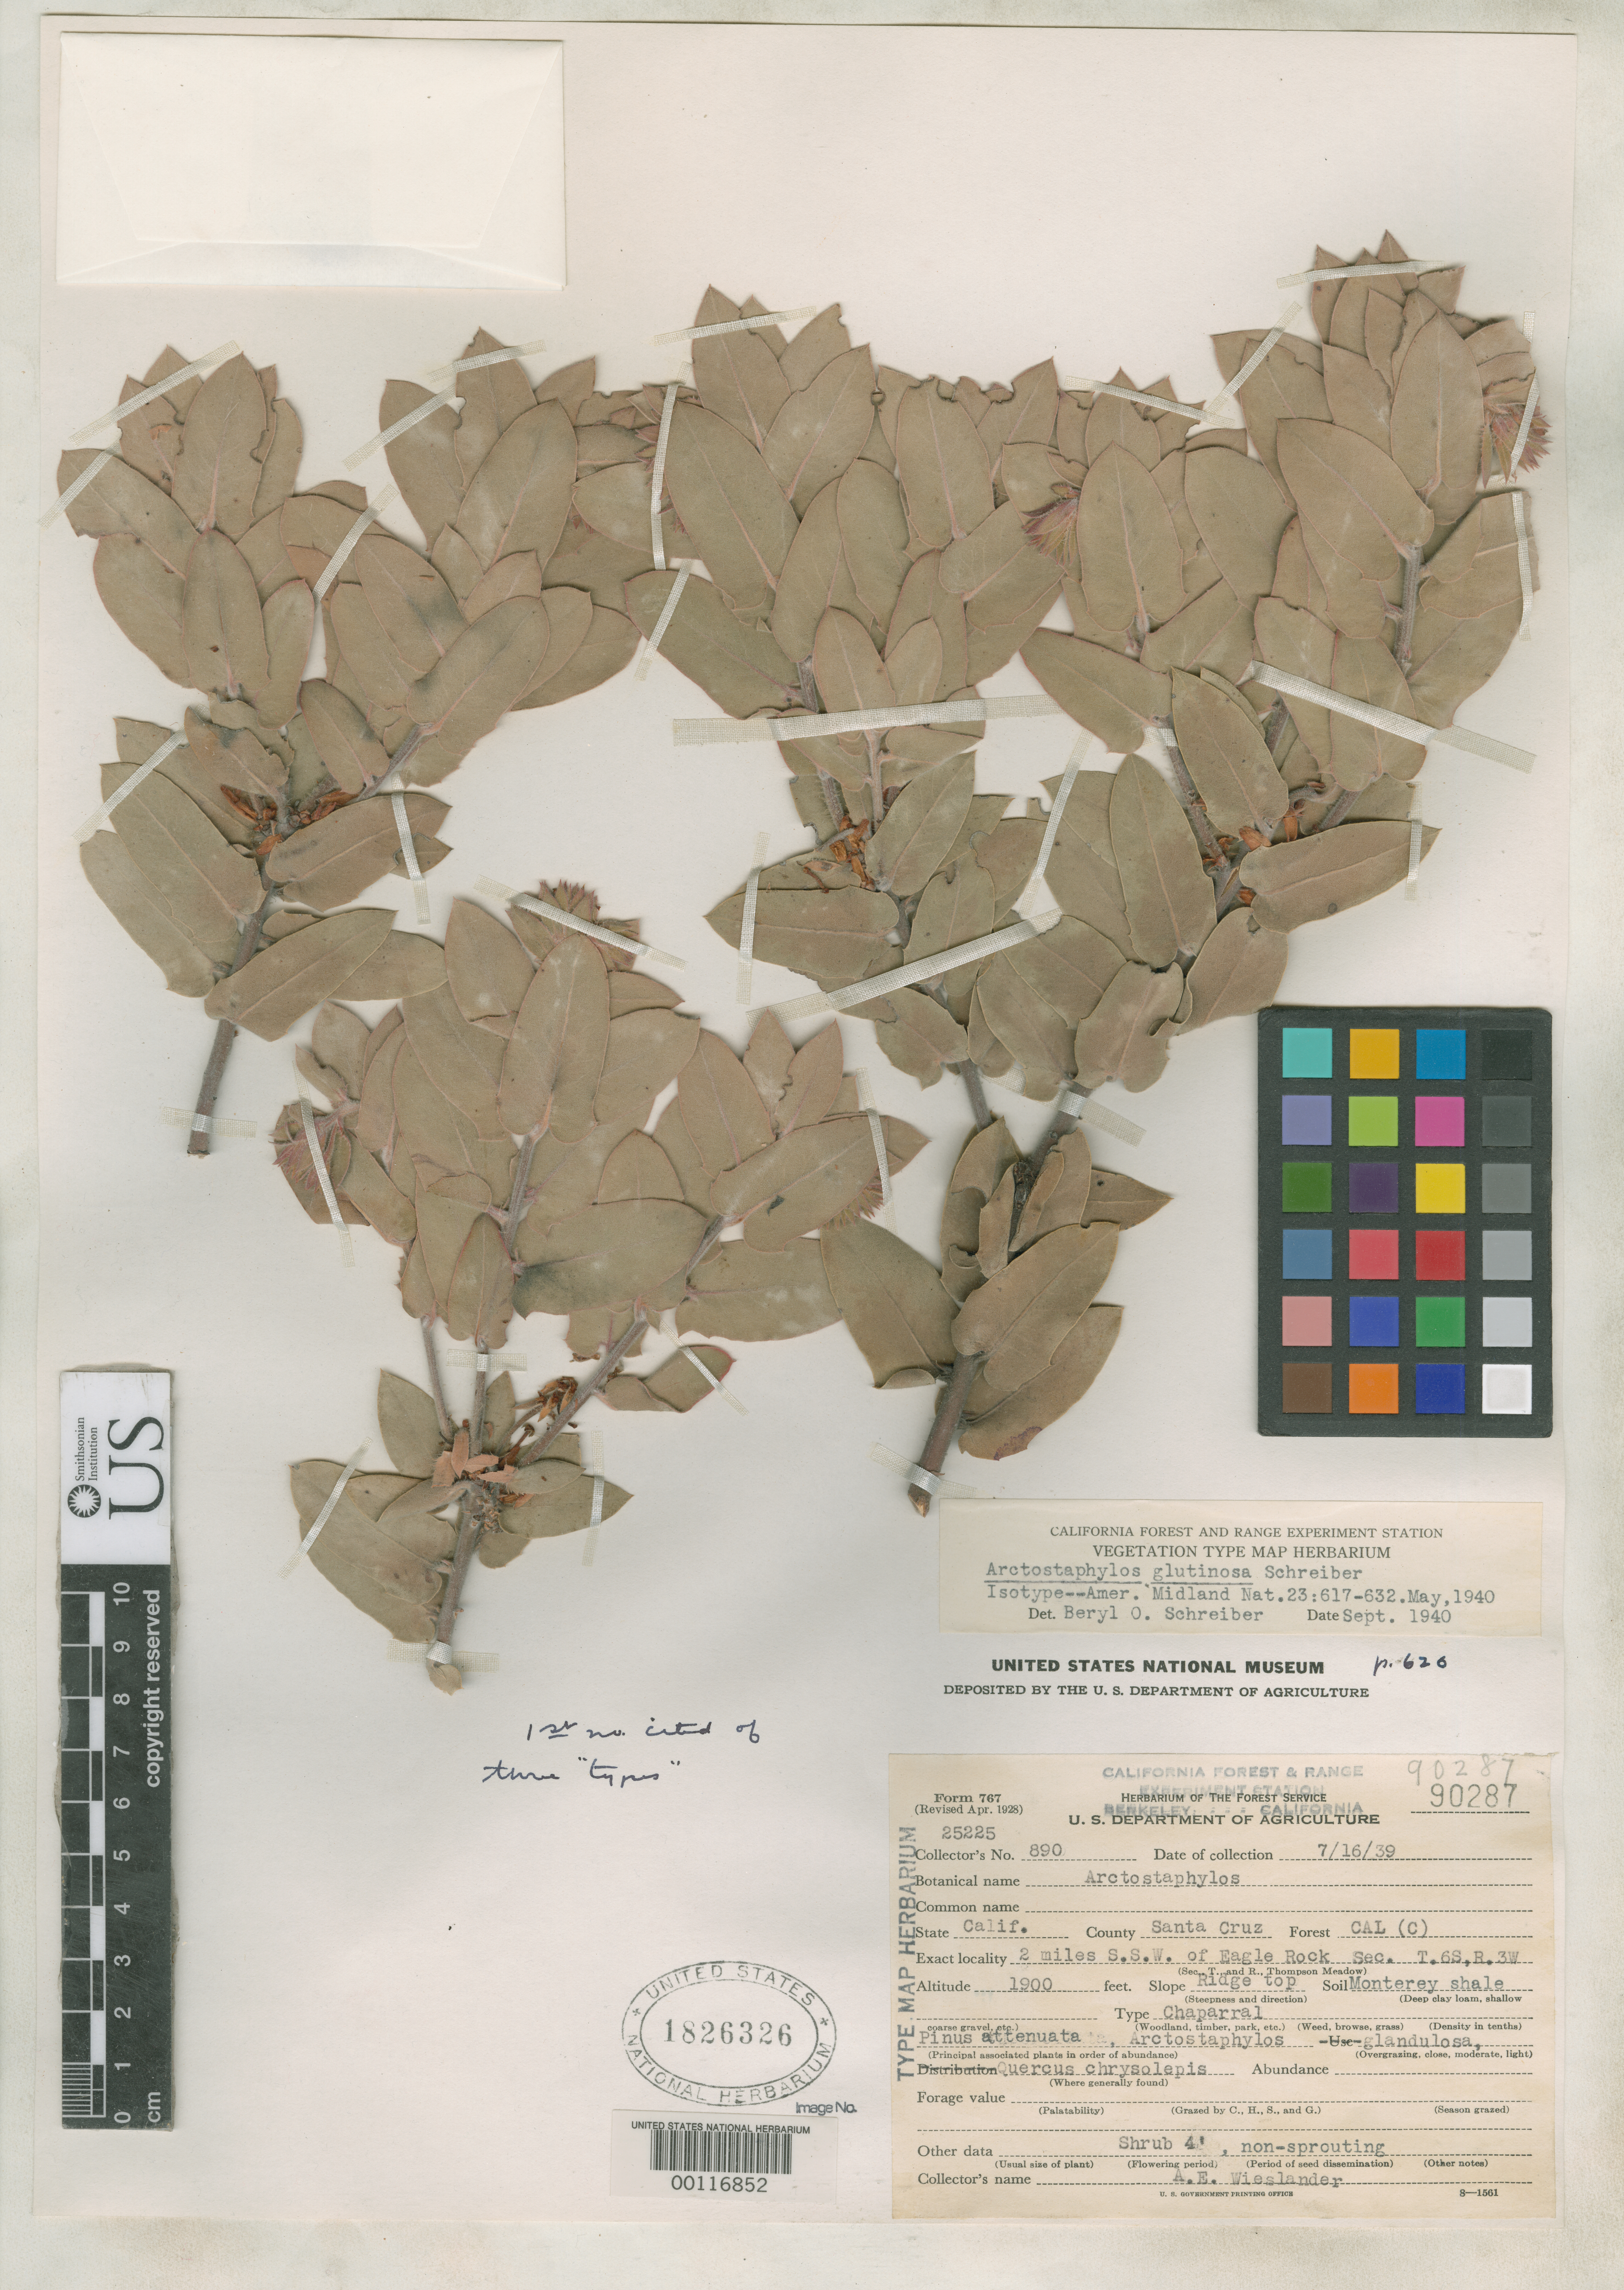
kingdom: Plantae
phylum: Tracheophyta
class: Magnoliopsida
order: Ericales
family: Ericaceae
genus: Arctostaphylos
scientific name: Arctostaphylos glutinosa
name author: B. Schreiber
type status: Isosyntype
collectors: A. E. Wieslander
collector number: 890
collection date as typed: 16 Jul 1939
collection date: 1939-07-16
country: United States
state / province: California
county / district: Santa Cruz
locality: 2 mi SSW of Eagle Rock.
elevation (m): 579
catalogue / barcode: US 1826326